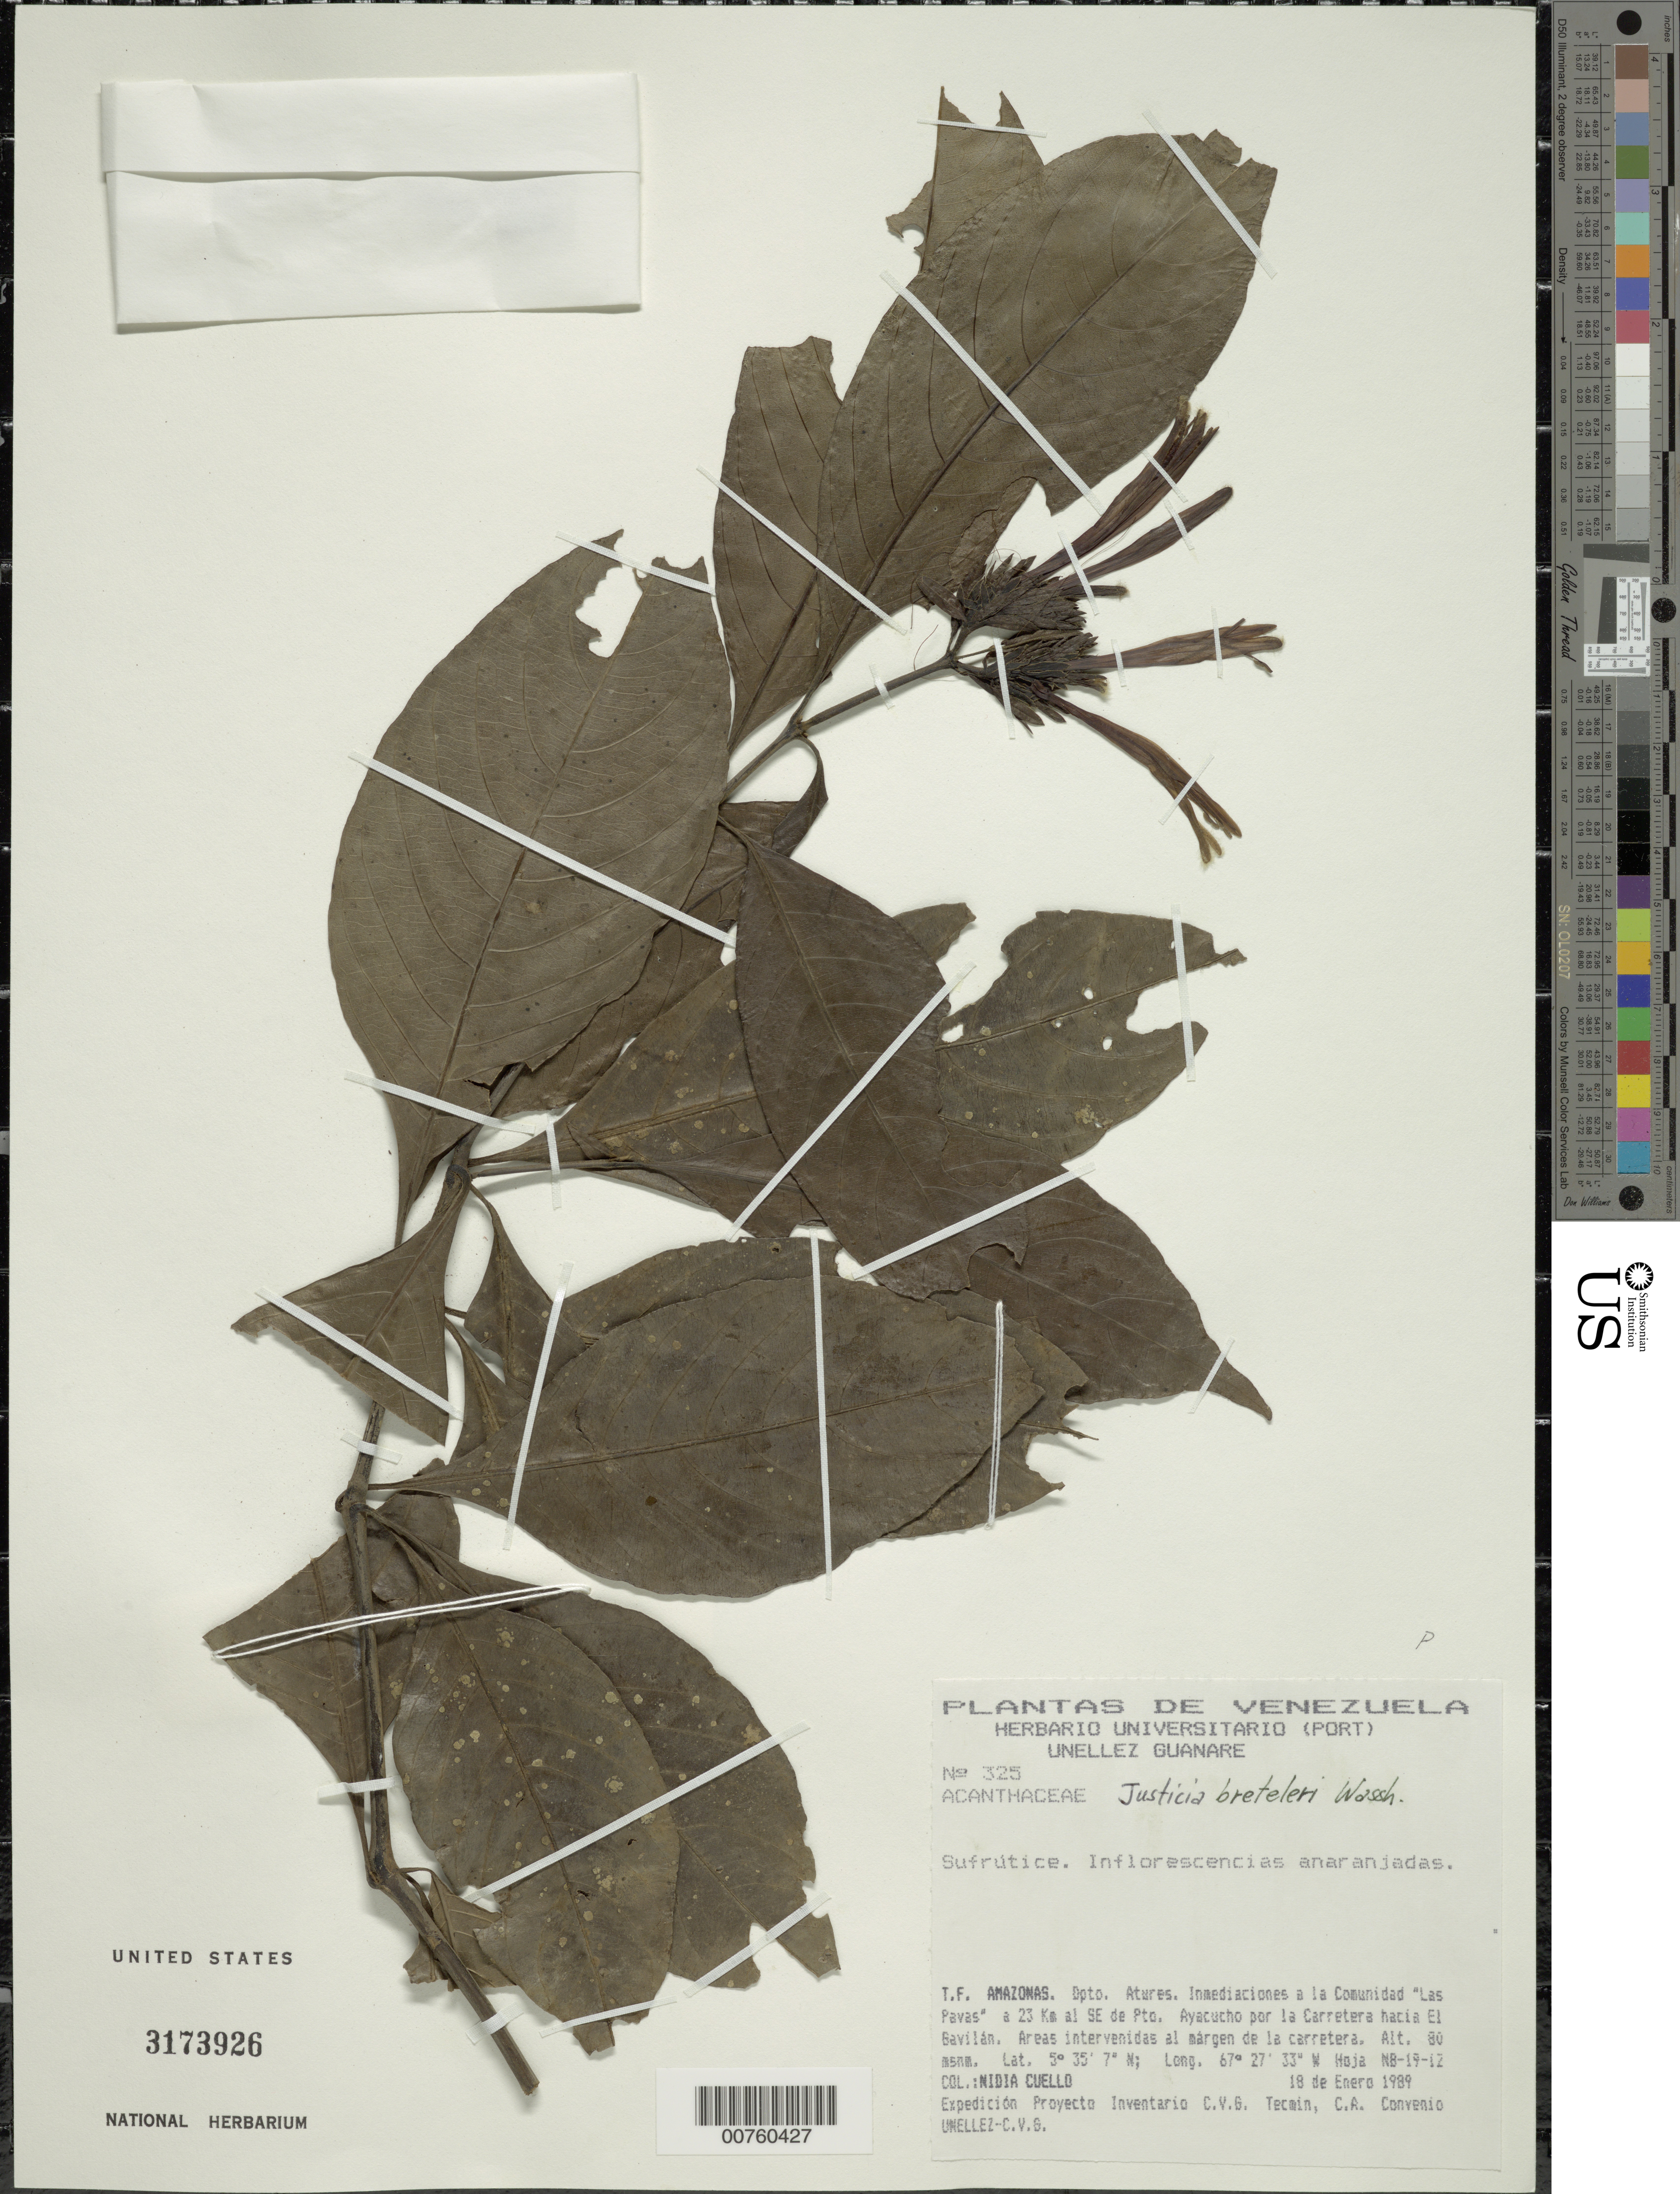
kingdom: Plantae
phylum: Tracheophyta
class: Magnoliopsida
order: Lamiales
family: Acanthaceae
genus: Justicia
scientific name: Justicia breteleri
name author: Wassh.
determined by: Wasshausen, Dieter C., (BOT), Smithsonian Institution - National Museum of Natural History (UNITED STATES)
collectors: N. L. Cuello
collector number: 325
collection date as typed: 18-Jan-89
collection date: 1989-01-18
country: Venezuela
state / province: Amazonas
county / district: Atures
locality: Comunidad "Las Pavas", 23 km SE Pto. Ayacucho por la carretera hacia El Gavilán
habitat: Areas intervenidas al margen de la carretera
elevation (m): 80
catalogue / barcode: US 3173926